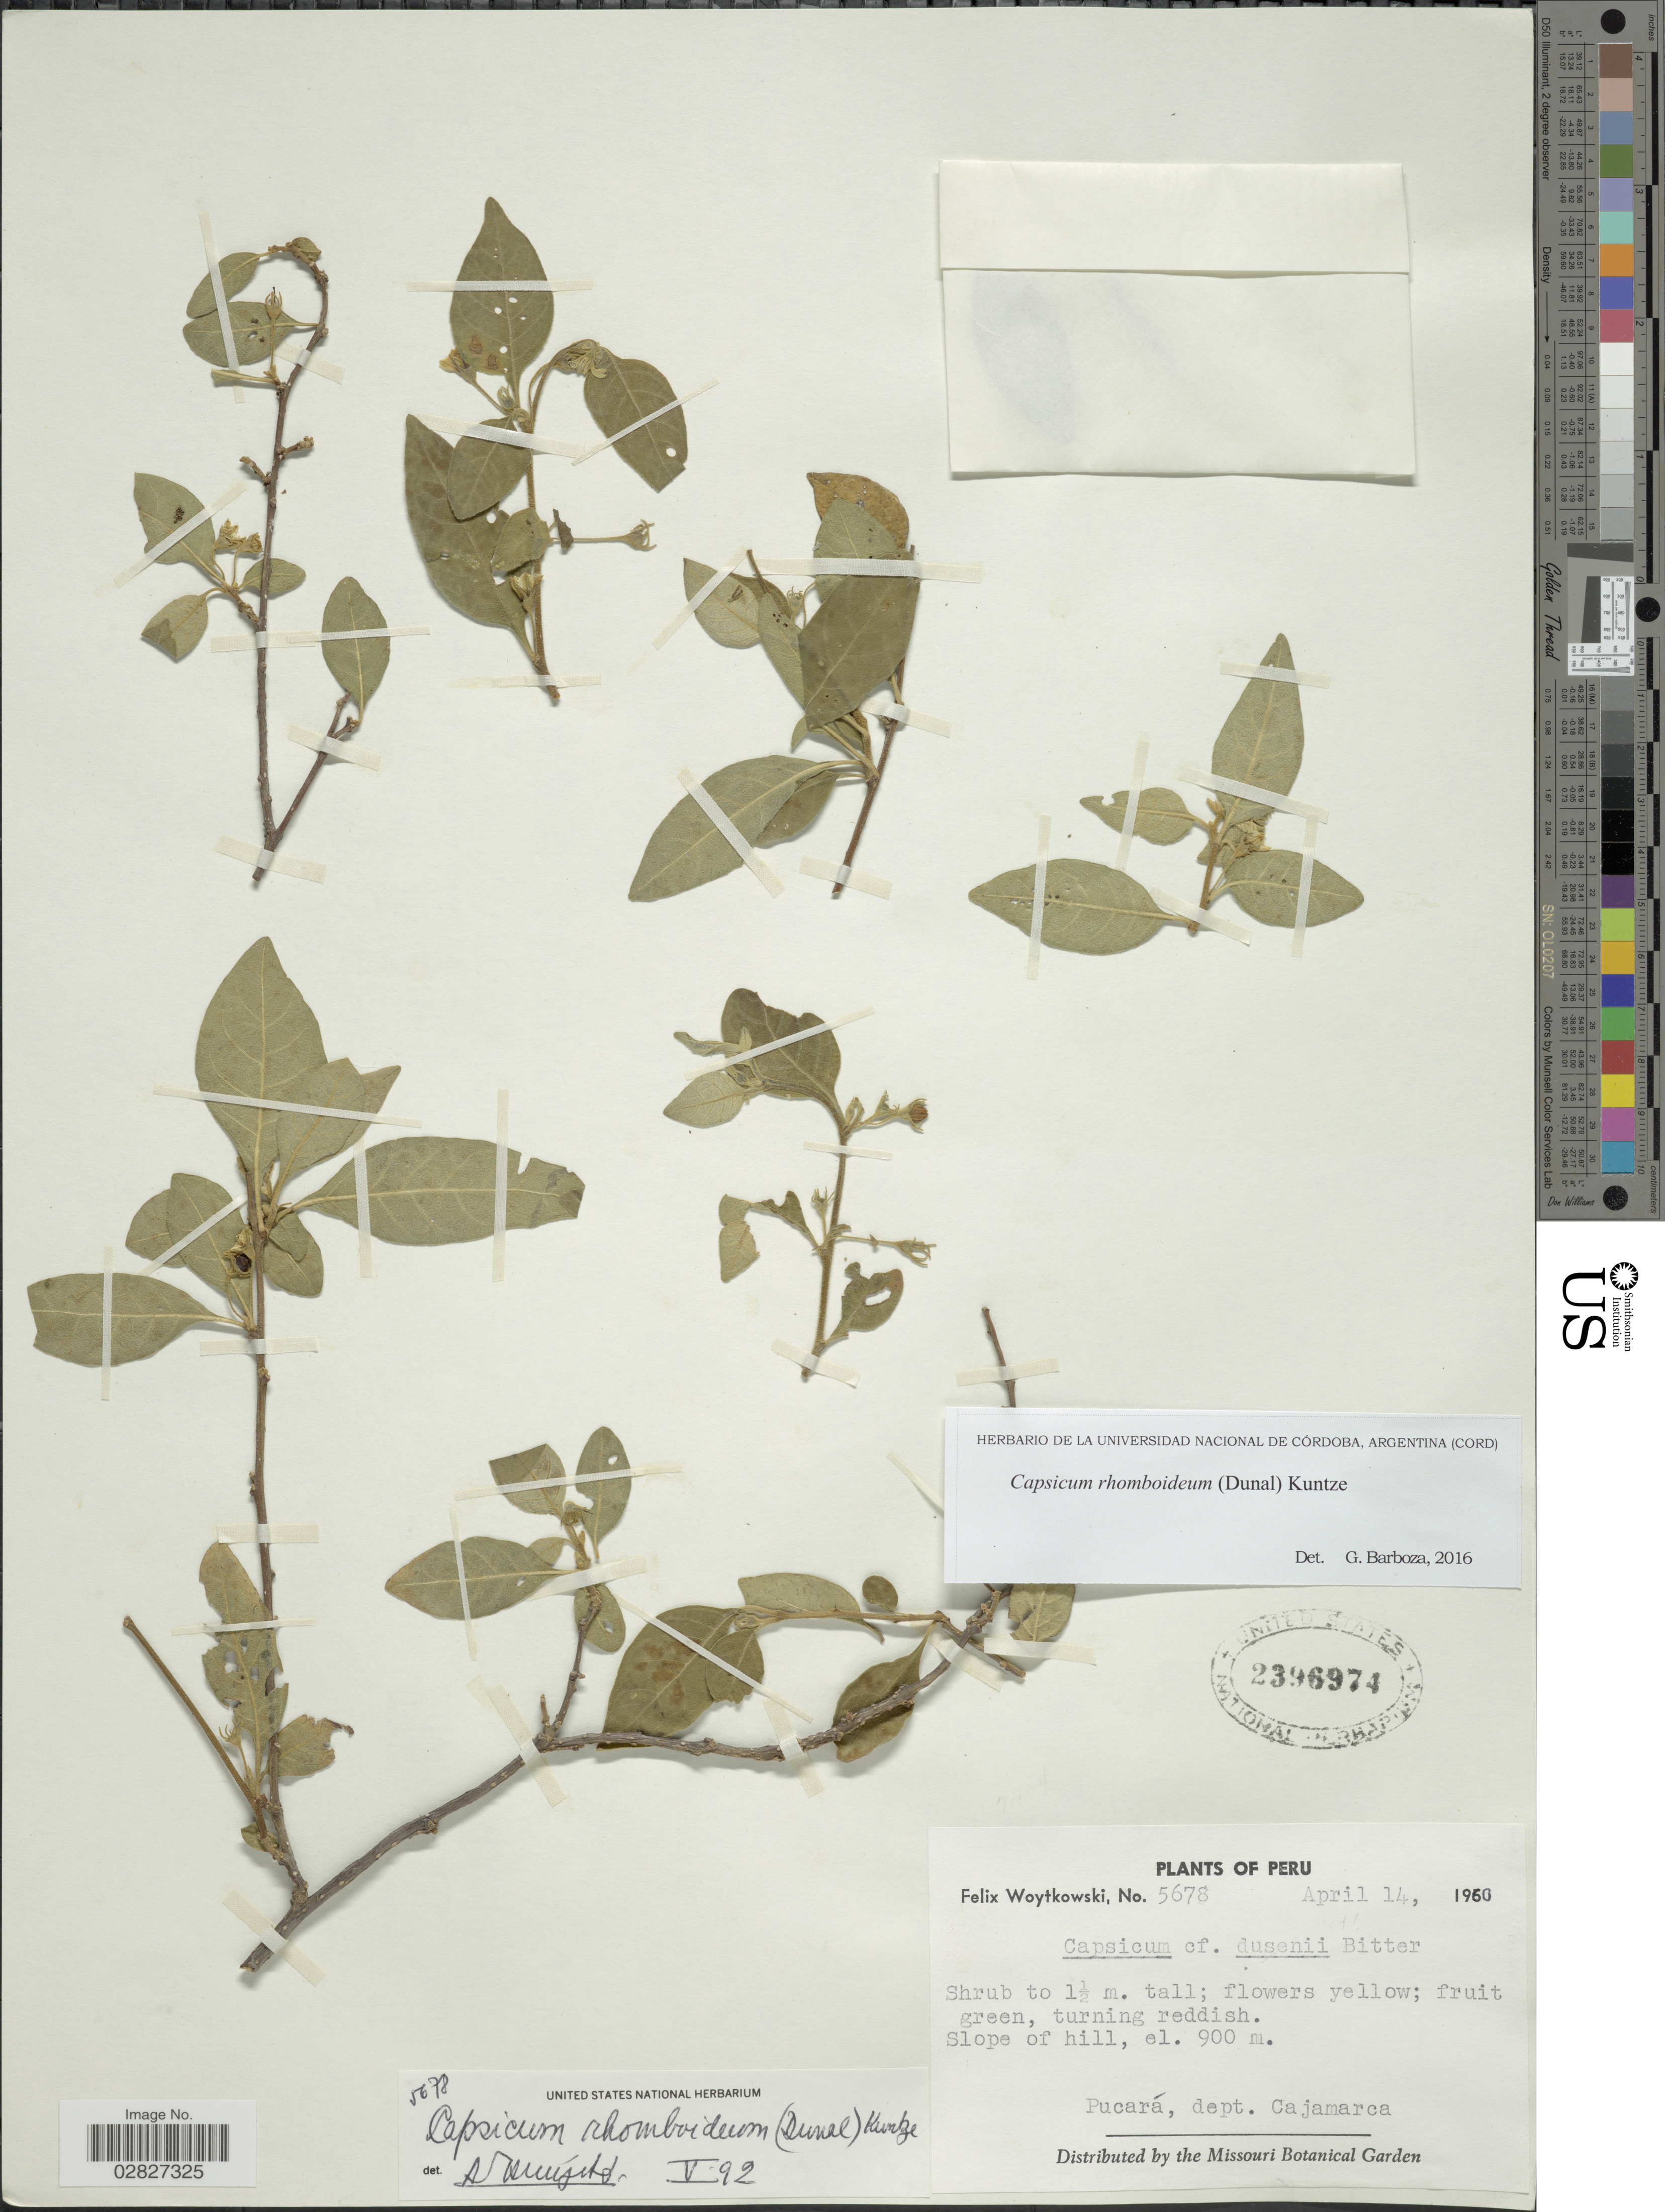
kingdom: Plantae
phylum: Tracheophyta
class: Magnoliopsida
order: Solanales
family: Solanaceae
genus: Capsicum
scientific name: Capsicum rhomboideum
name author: (Humb. & Bonpl. ex Dunal) Kuntze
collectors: F. Woytkowski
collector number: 5678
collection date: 1960-04-14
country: Peru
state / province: Cajamarca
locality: Slope of hill. Pucará, dept. Cajamarca.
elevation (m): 900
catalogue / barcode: US 2396974